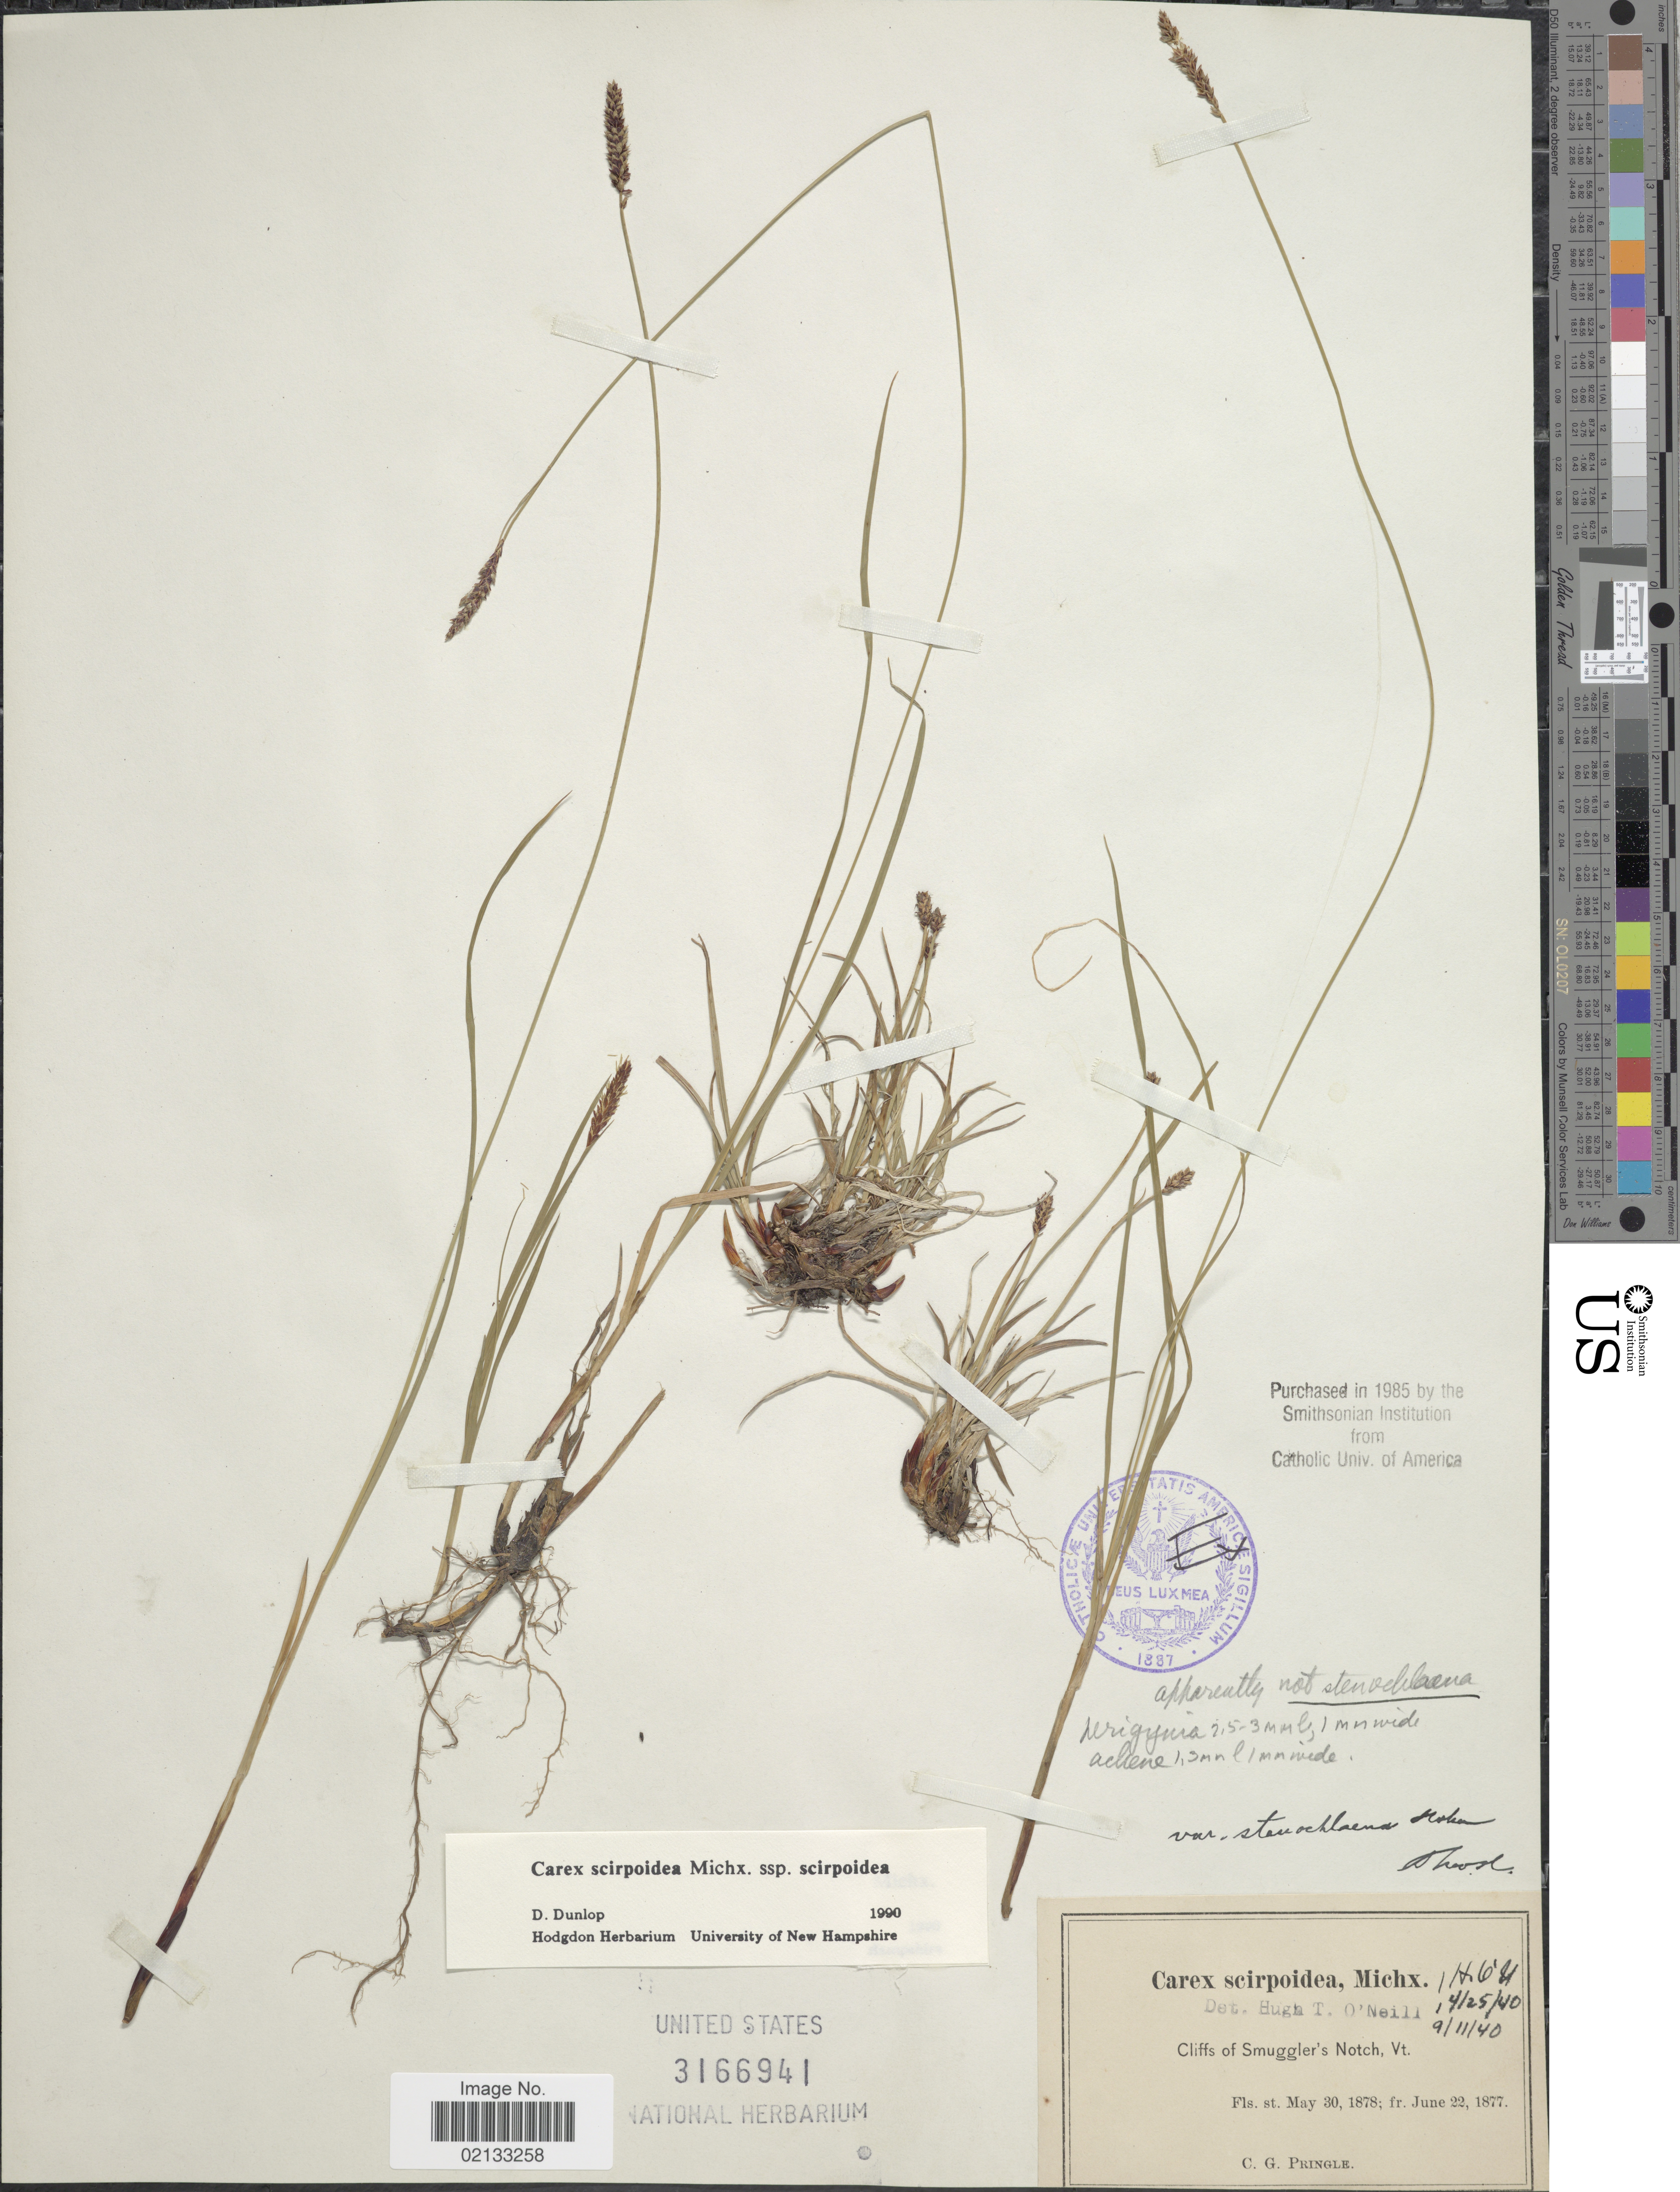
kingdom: Plantae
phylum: Tracheophyta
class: Liliopsida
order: Poales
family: Cyperaceae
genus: Carex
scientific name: Carex scirpoidea subsp. scirpoidea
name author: Michx.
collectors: C. G. Pringle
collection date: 1877-06-22/1878-05-30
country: United States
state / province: Vermont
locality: Cliffs of Smuggler's Notch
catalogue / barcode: US 3166941